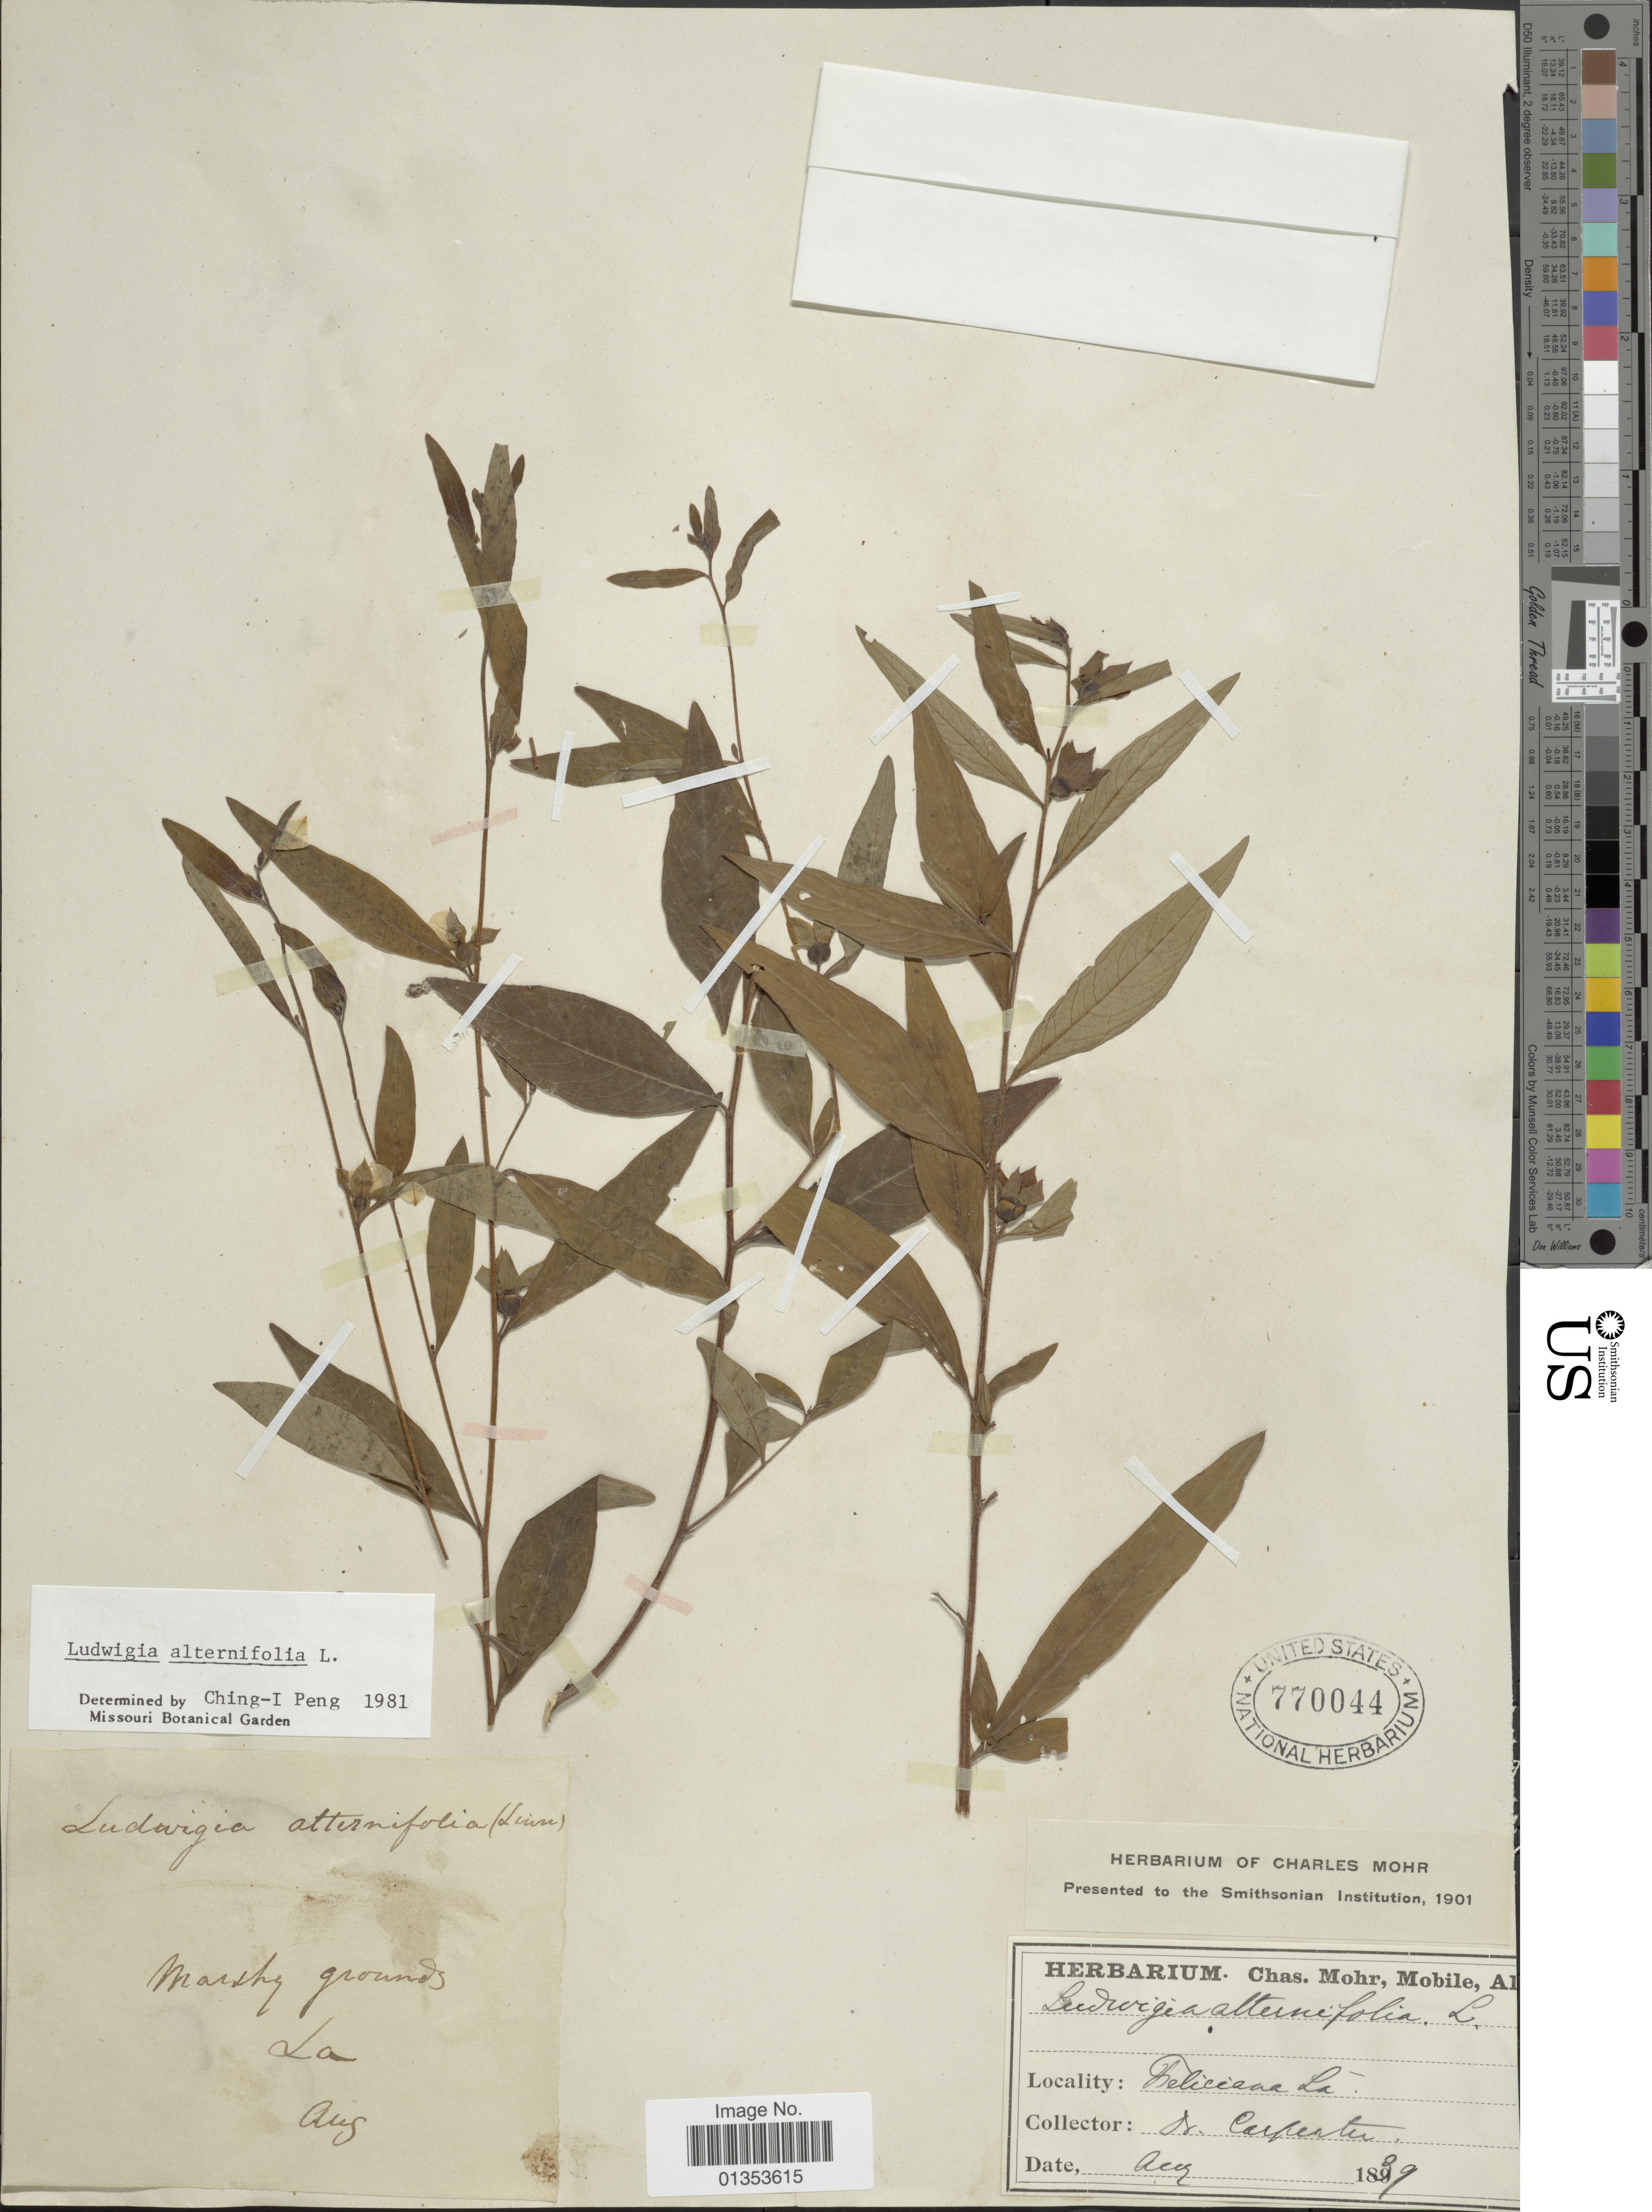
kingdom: Plantae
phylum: Tracheophyta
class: Magnoliopsida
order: Myrtales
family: Onagraceae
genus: Ludwigia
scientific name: Ludwigia alternifolia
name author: L.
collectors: -. Carpenter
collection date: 1839-08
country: United States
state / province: Louisiana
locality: Feliciana La., Marshy grounds, La.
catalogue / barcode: US 770044